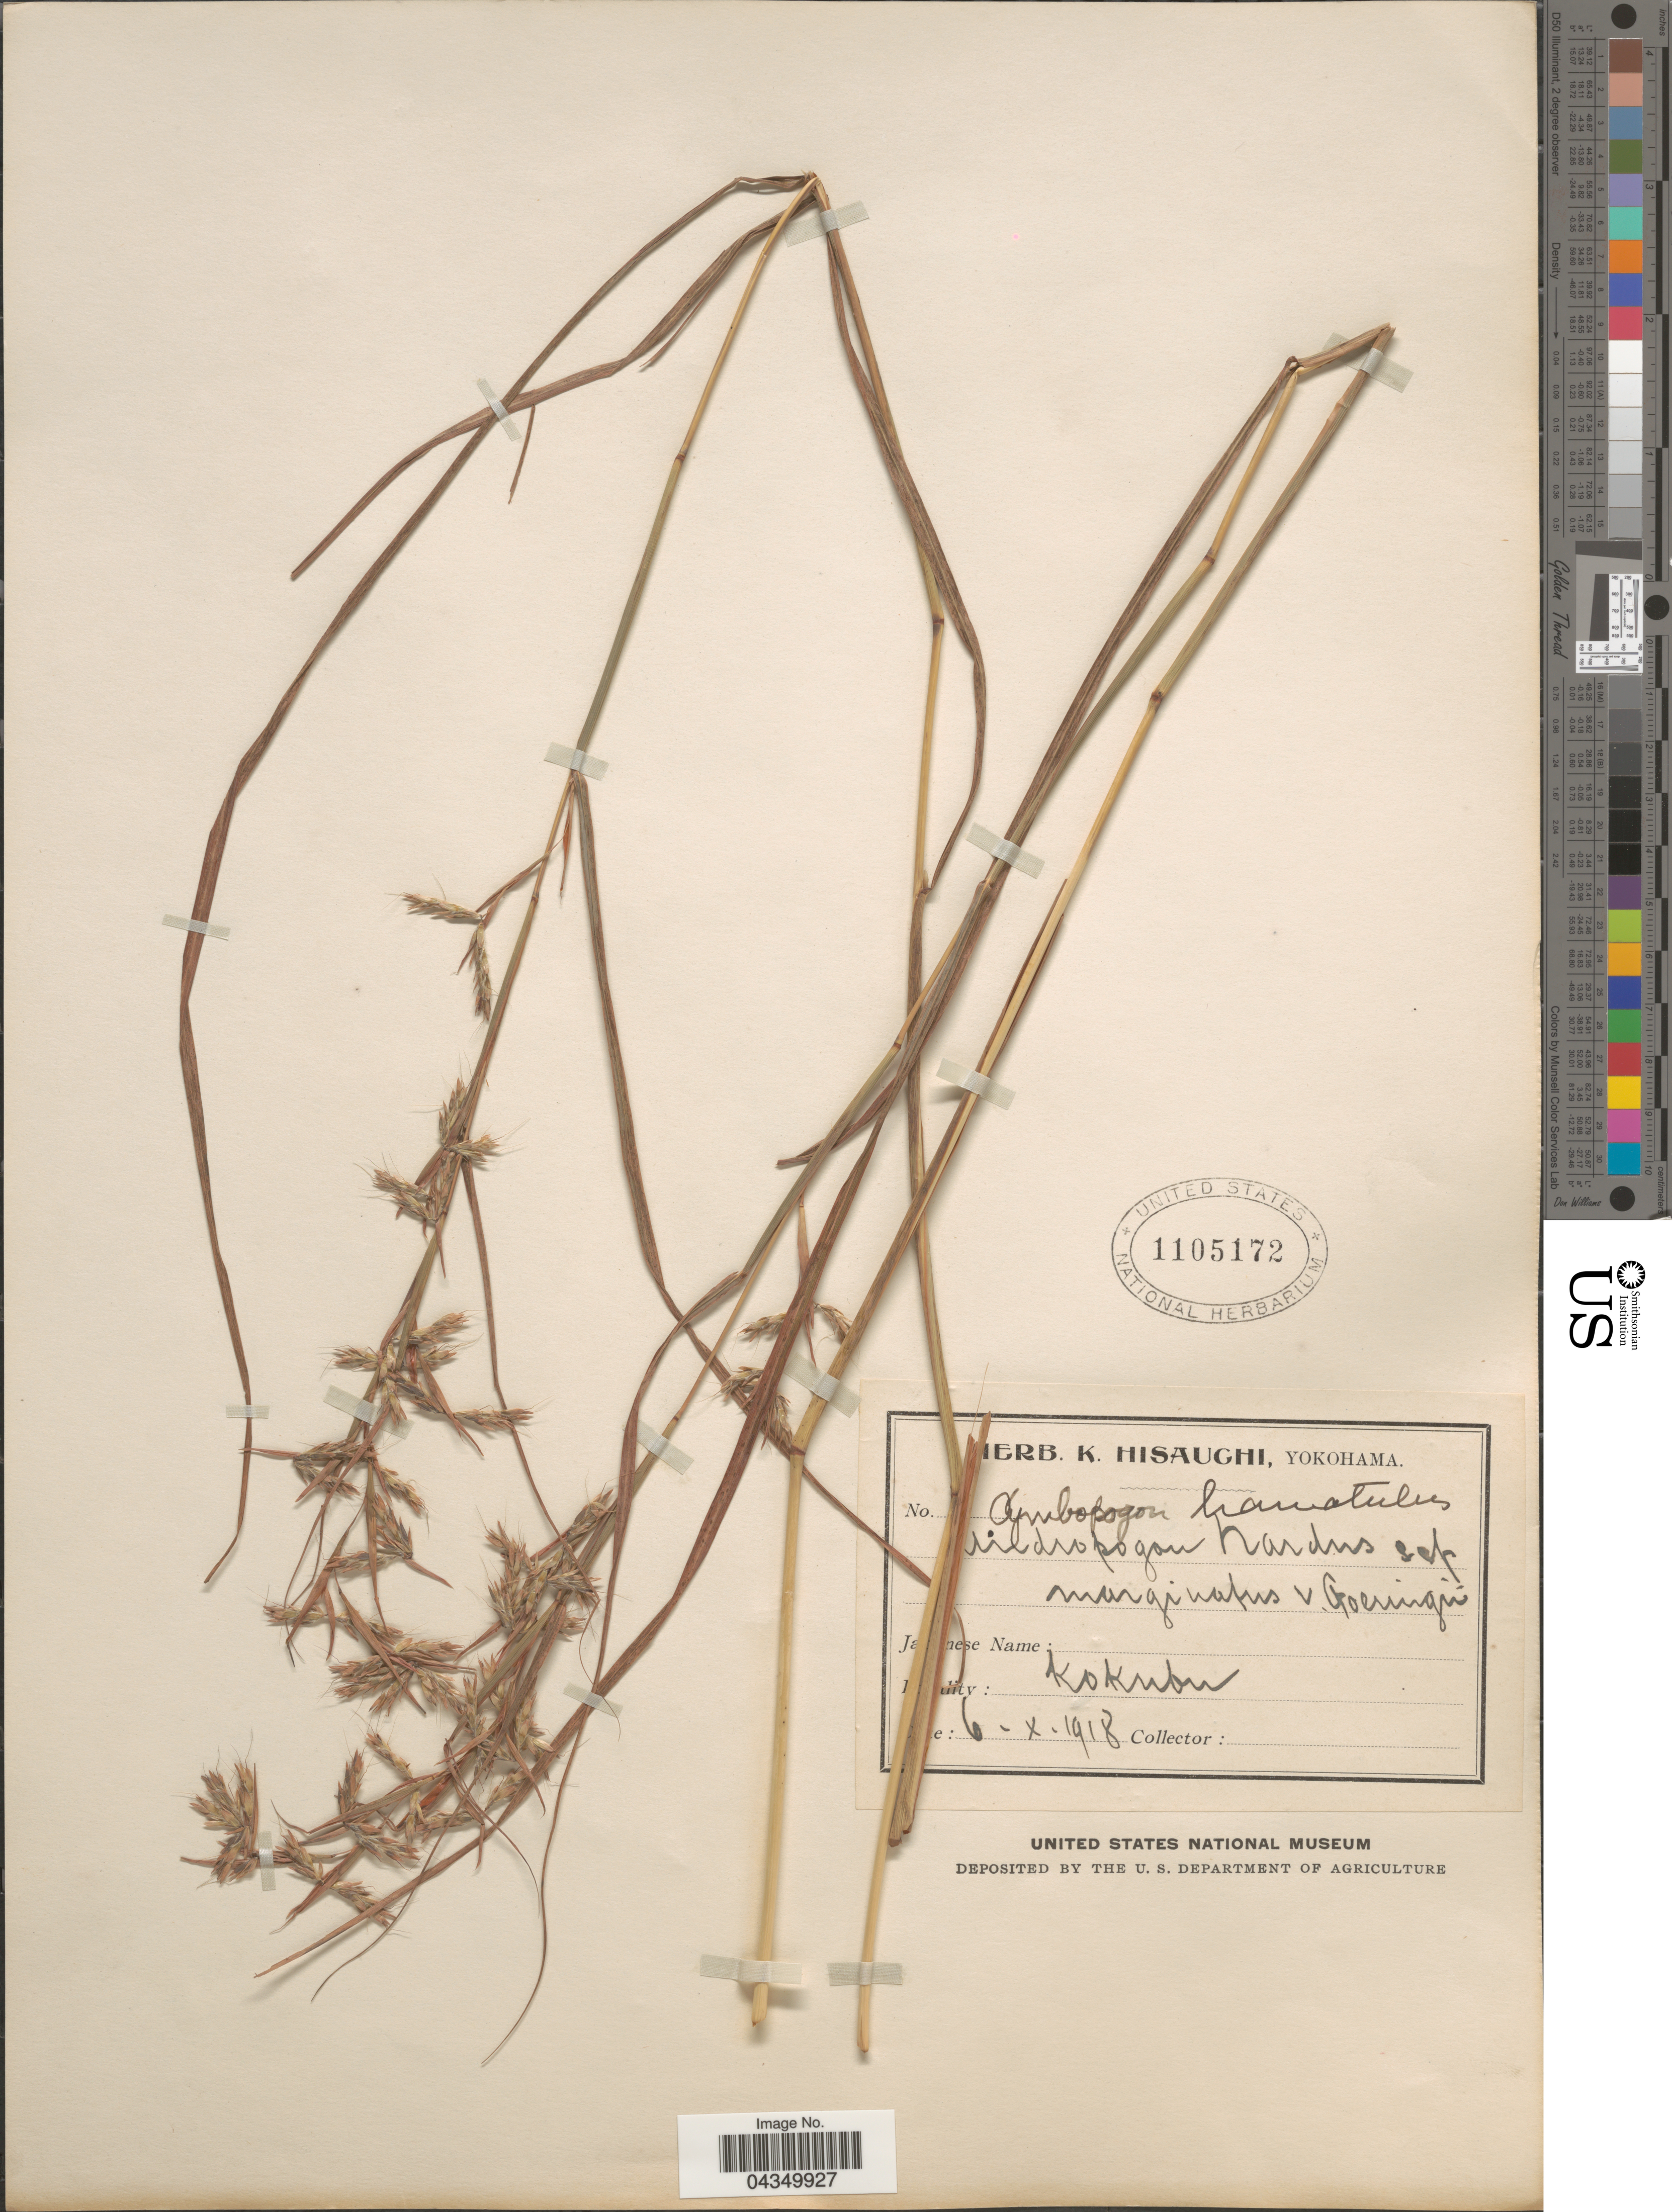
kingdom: Plantae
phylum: Tracheophyta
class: Liliopsida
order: Poales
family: Poaceae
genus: Cymbopogon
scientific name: Cymbopogon goeringii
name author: A. Camus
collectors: Ex herb. K. Hisaughi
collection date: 1918-10-06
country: Japan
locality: Kokubu.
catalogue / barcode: US 1105172